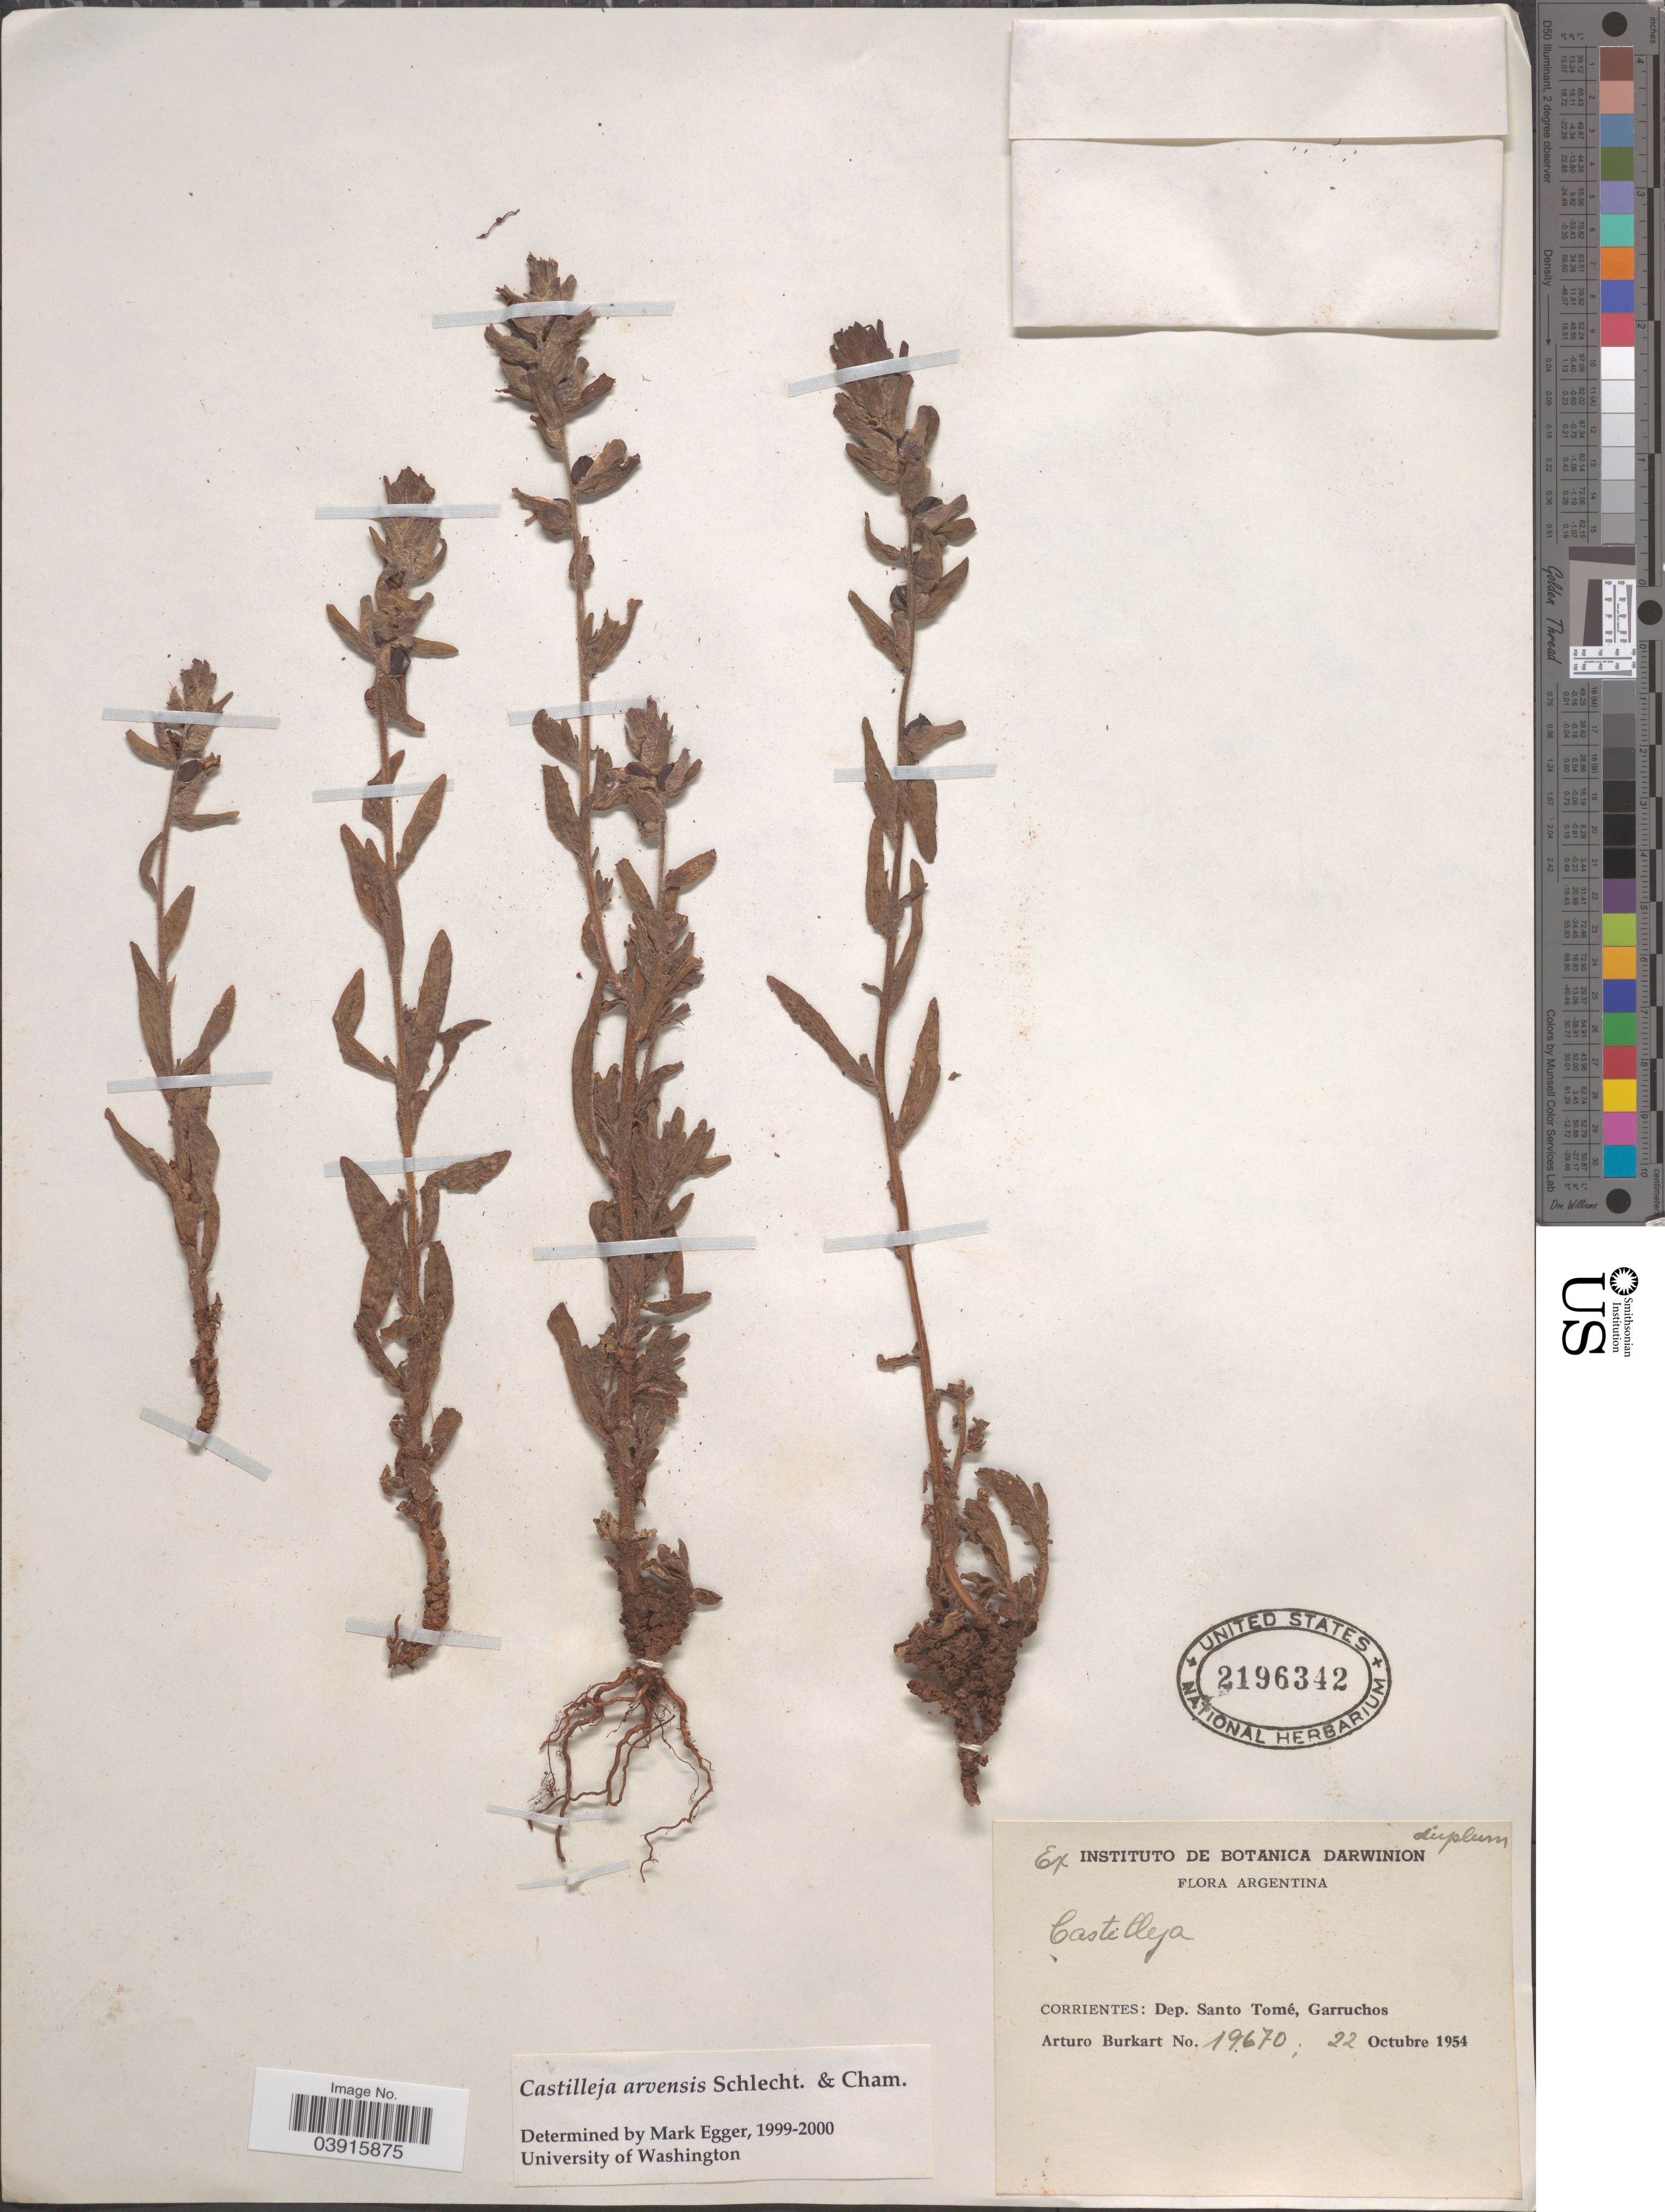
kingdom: Plantae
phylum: Tracheophyta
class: Magnoliopsida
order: Lamiales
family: Orobanchaceae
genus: Castilleja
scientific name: Castilleja arvensis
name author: Schltdl. & Cham.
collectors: A. E. Burkart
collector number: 19670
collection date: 1954-10-22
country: Argentina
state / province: Corrientes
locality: Dep. Santo Tomé, Garruchos.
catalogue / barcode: US 2196342